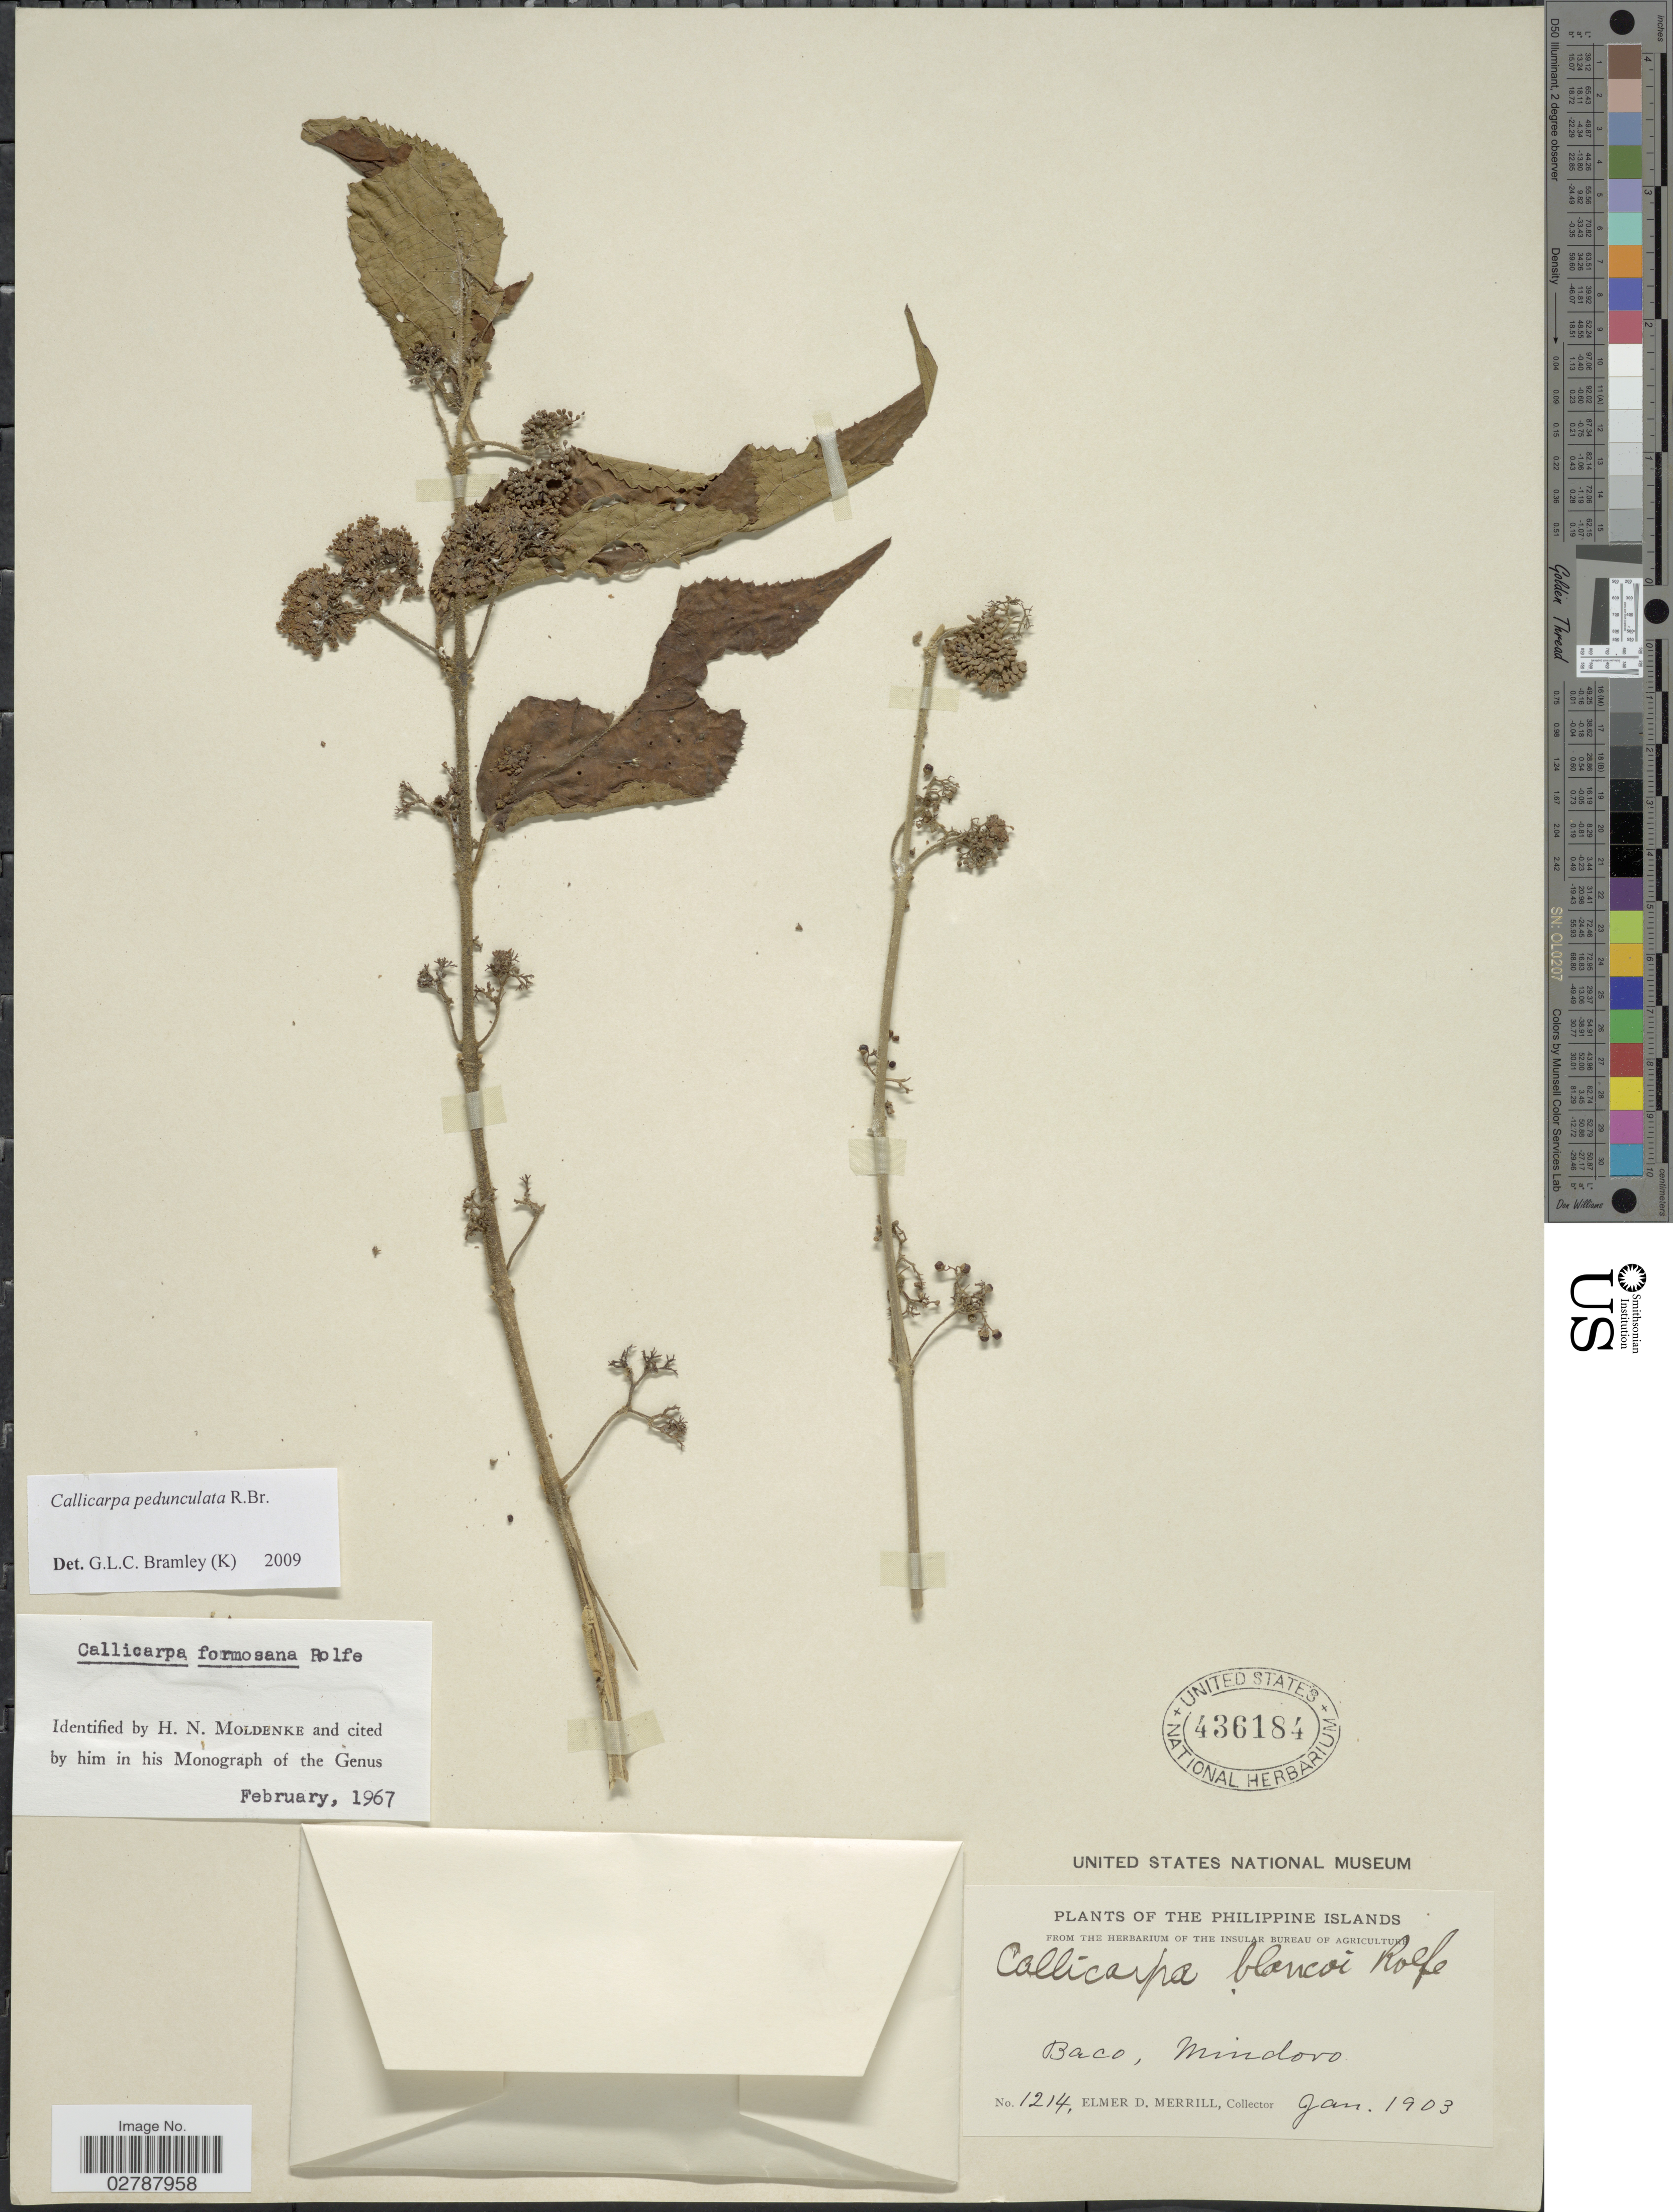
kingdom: Plantae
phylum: Tracheophyta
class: Magnoliopsida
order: Lamiales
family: Lamiaceae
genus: Callicarpa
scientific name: Callicarpa pedunculata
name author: R. Br.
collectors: E. D. Merrill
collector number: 1214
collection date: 1903-01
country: Philippines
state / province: Mimaropa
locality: Philippine Islands. Baco, Mindoro.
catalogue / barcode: US 436184